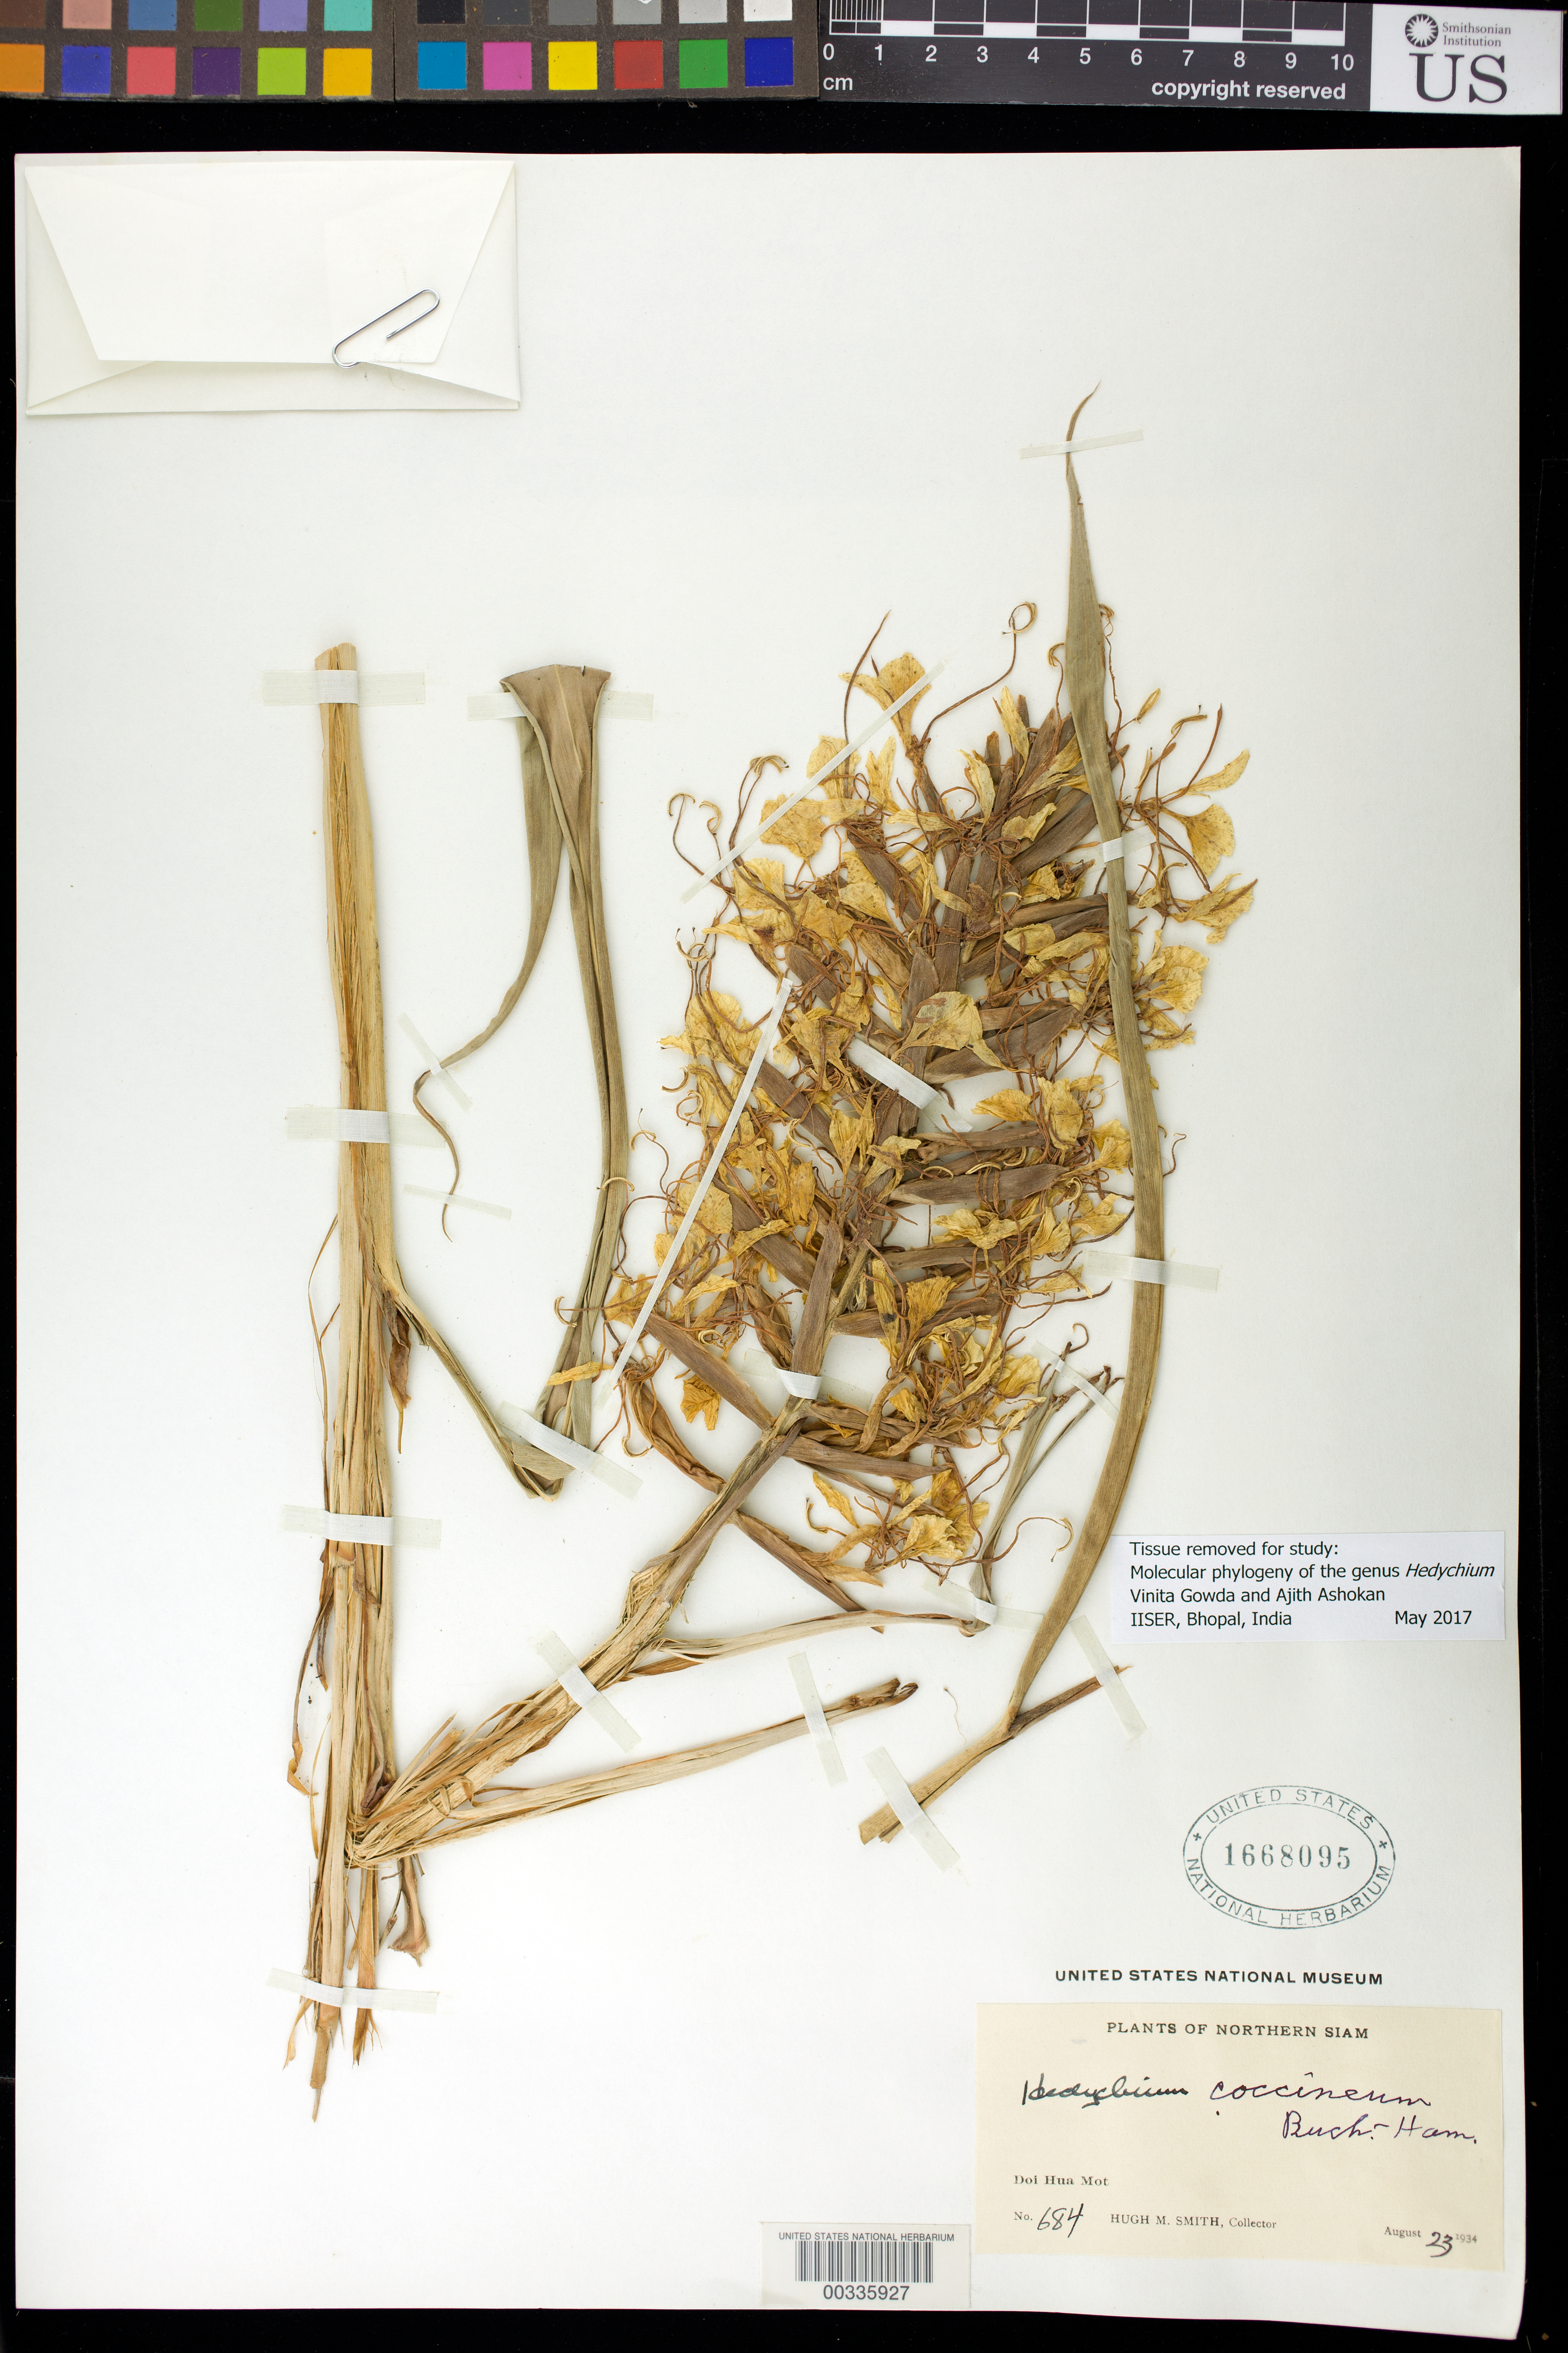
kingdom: Plantae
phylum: Tracheophyta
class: Liliopsida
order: Zingiberales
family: Zingiberaceae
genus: Hedychium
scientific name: Hedychium coccineum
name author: Buch.-Ham. ex Sm.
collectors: H. M. Smith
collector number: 684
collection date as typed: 23 Aug 1934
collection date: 1934-08-23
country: Thailand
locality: Plants of northern siam, doi hua mot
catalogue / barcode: US 1668095